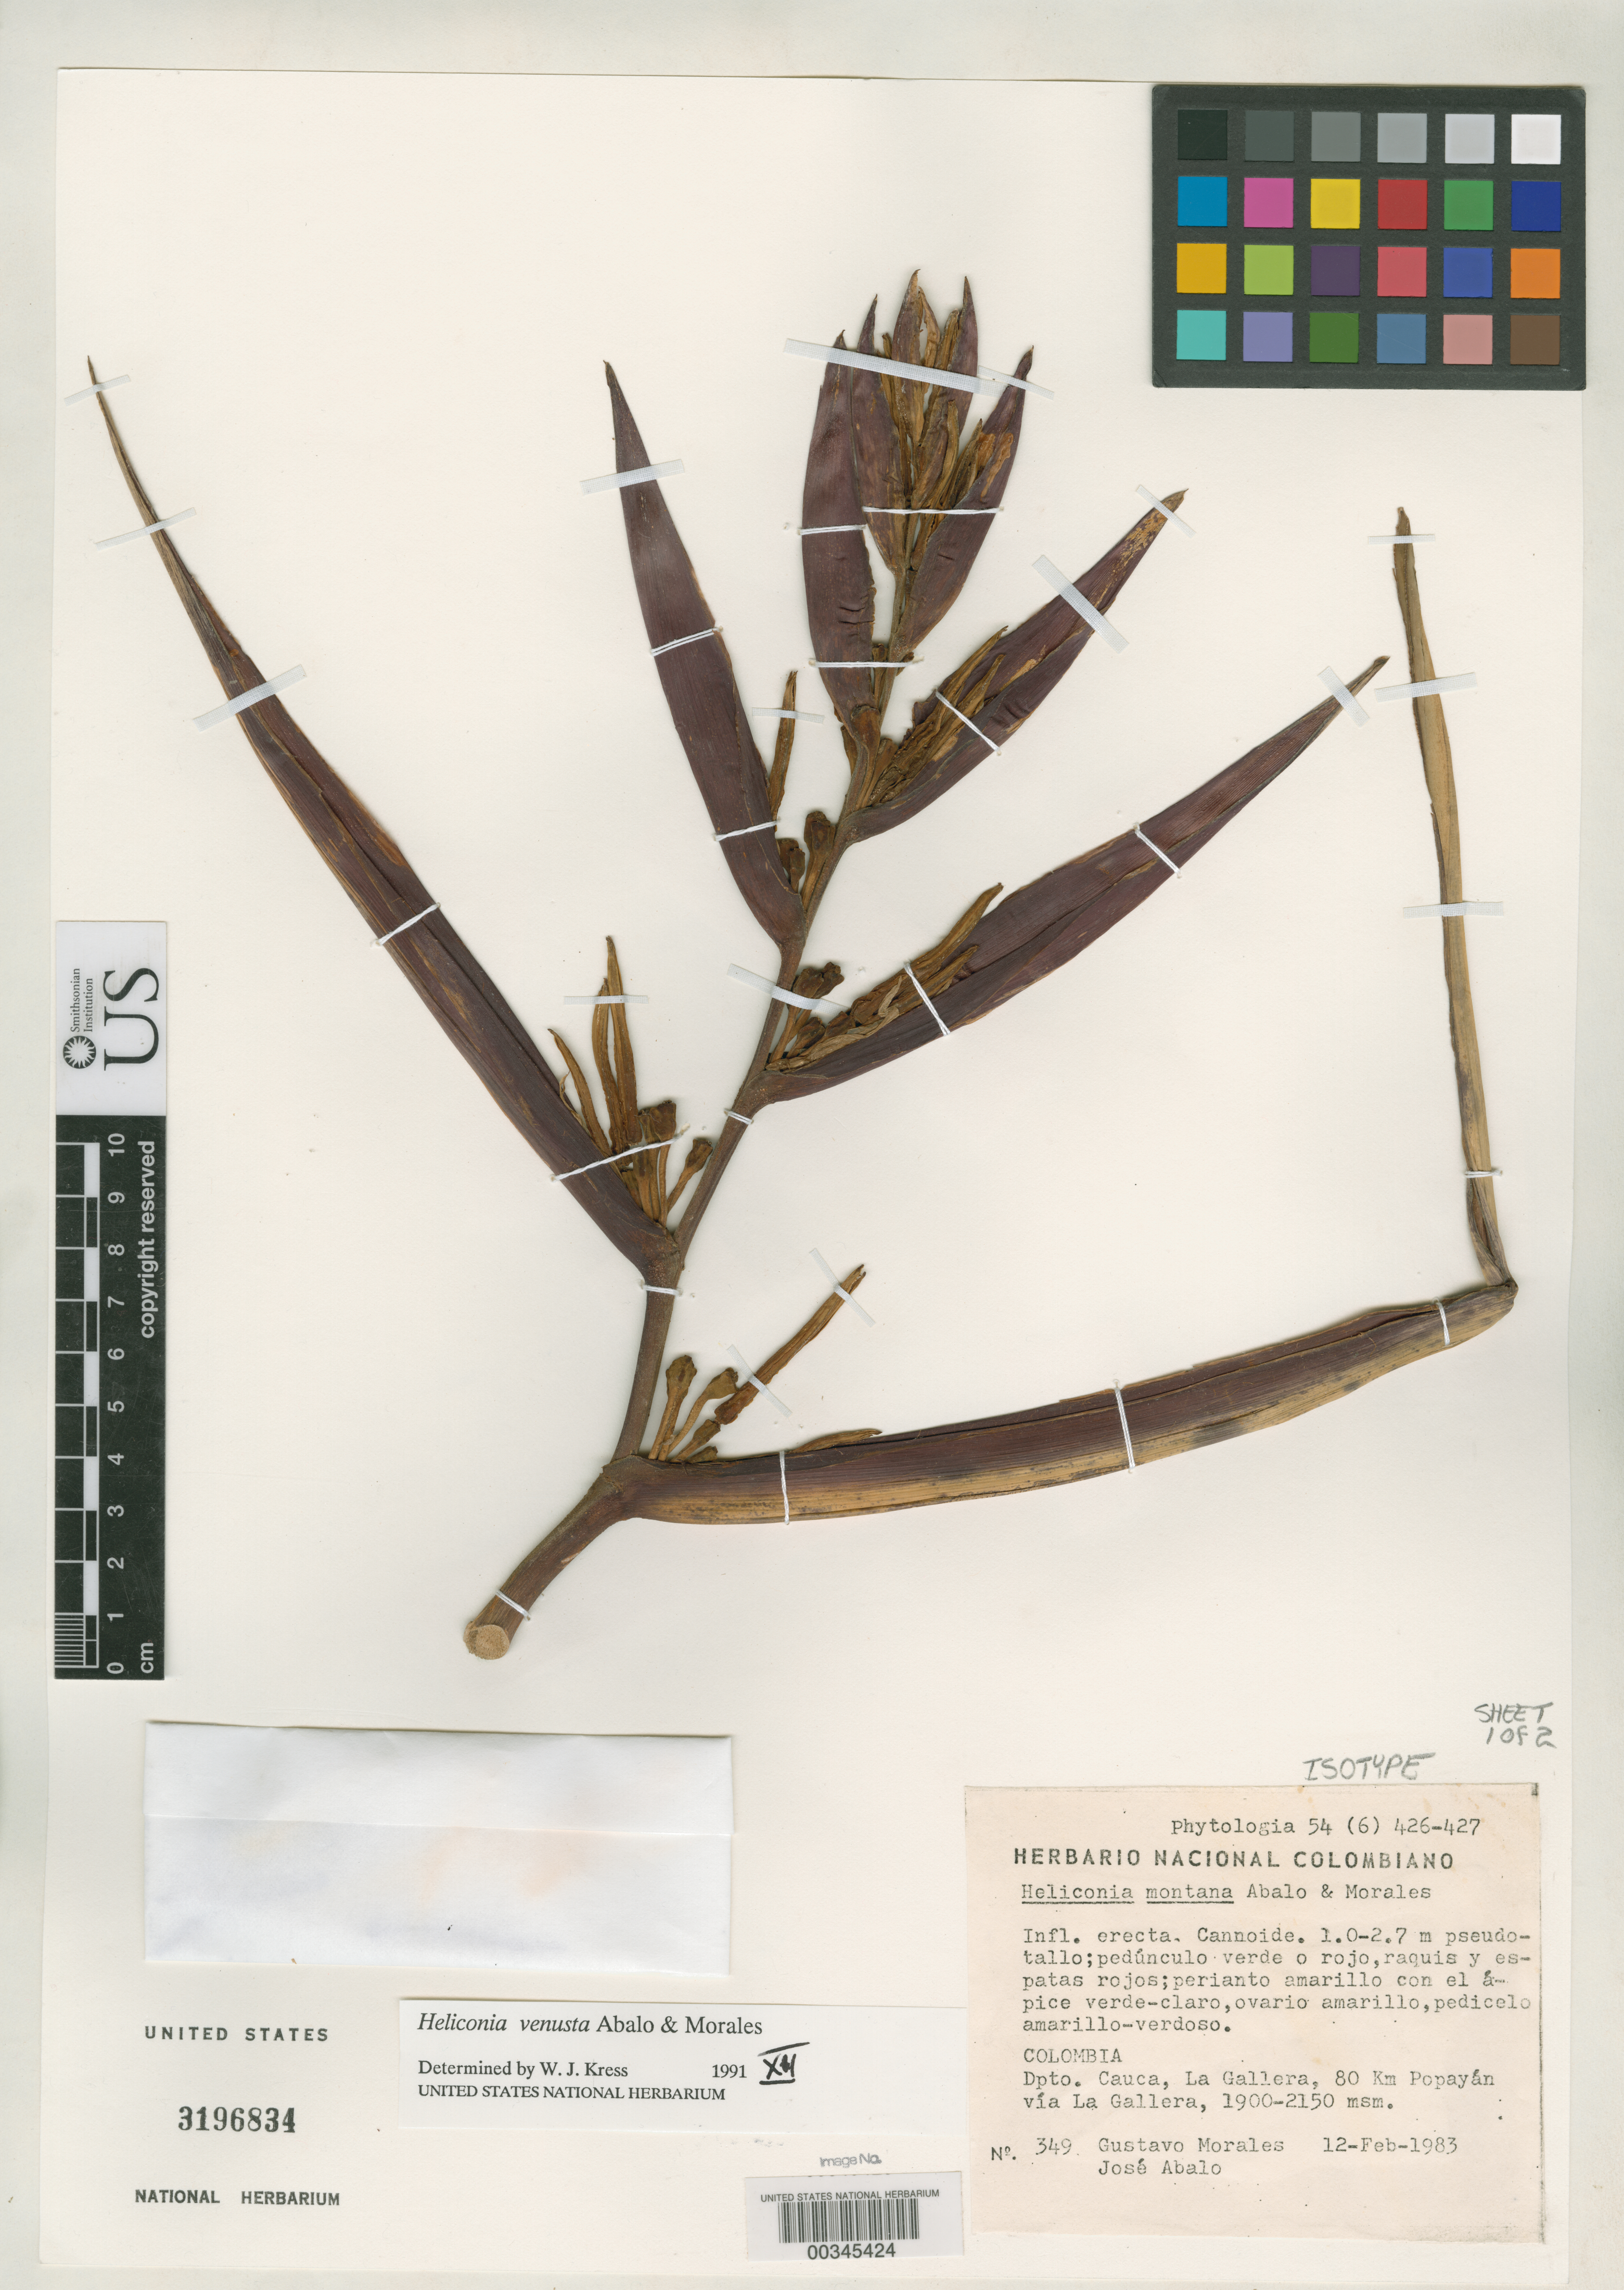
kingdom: Plantae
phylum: Tracheophyta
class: Liliopsida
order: Zingiberales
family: Heliconiaceae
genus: Heliconia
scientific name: Heliconia montana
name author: Abalo & G. Morales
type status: Isotype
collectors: G. Morales L. & J. E. Abalo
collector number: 349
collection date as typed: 12 Feb 1983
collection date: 1983-02-12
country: Colombia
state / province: Cauca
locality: La Gallera, 80 km Popayan via La Gallera.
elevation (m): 1900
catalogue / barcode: US 3196834